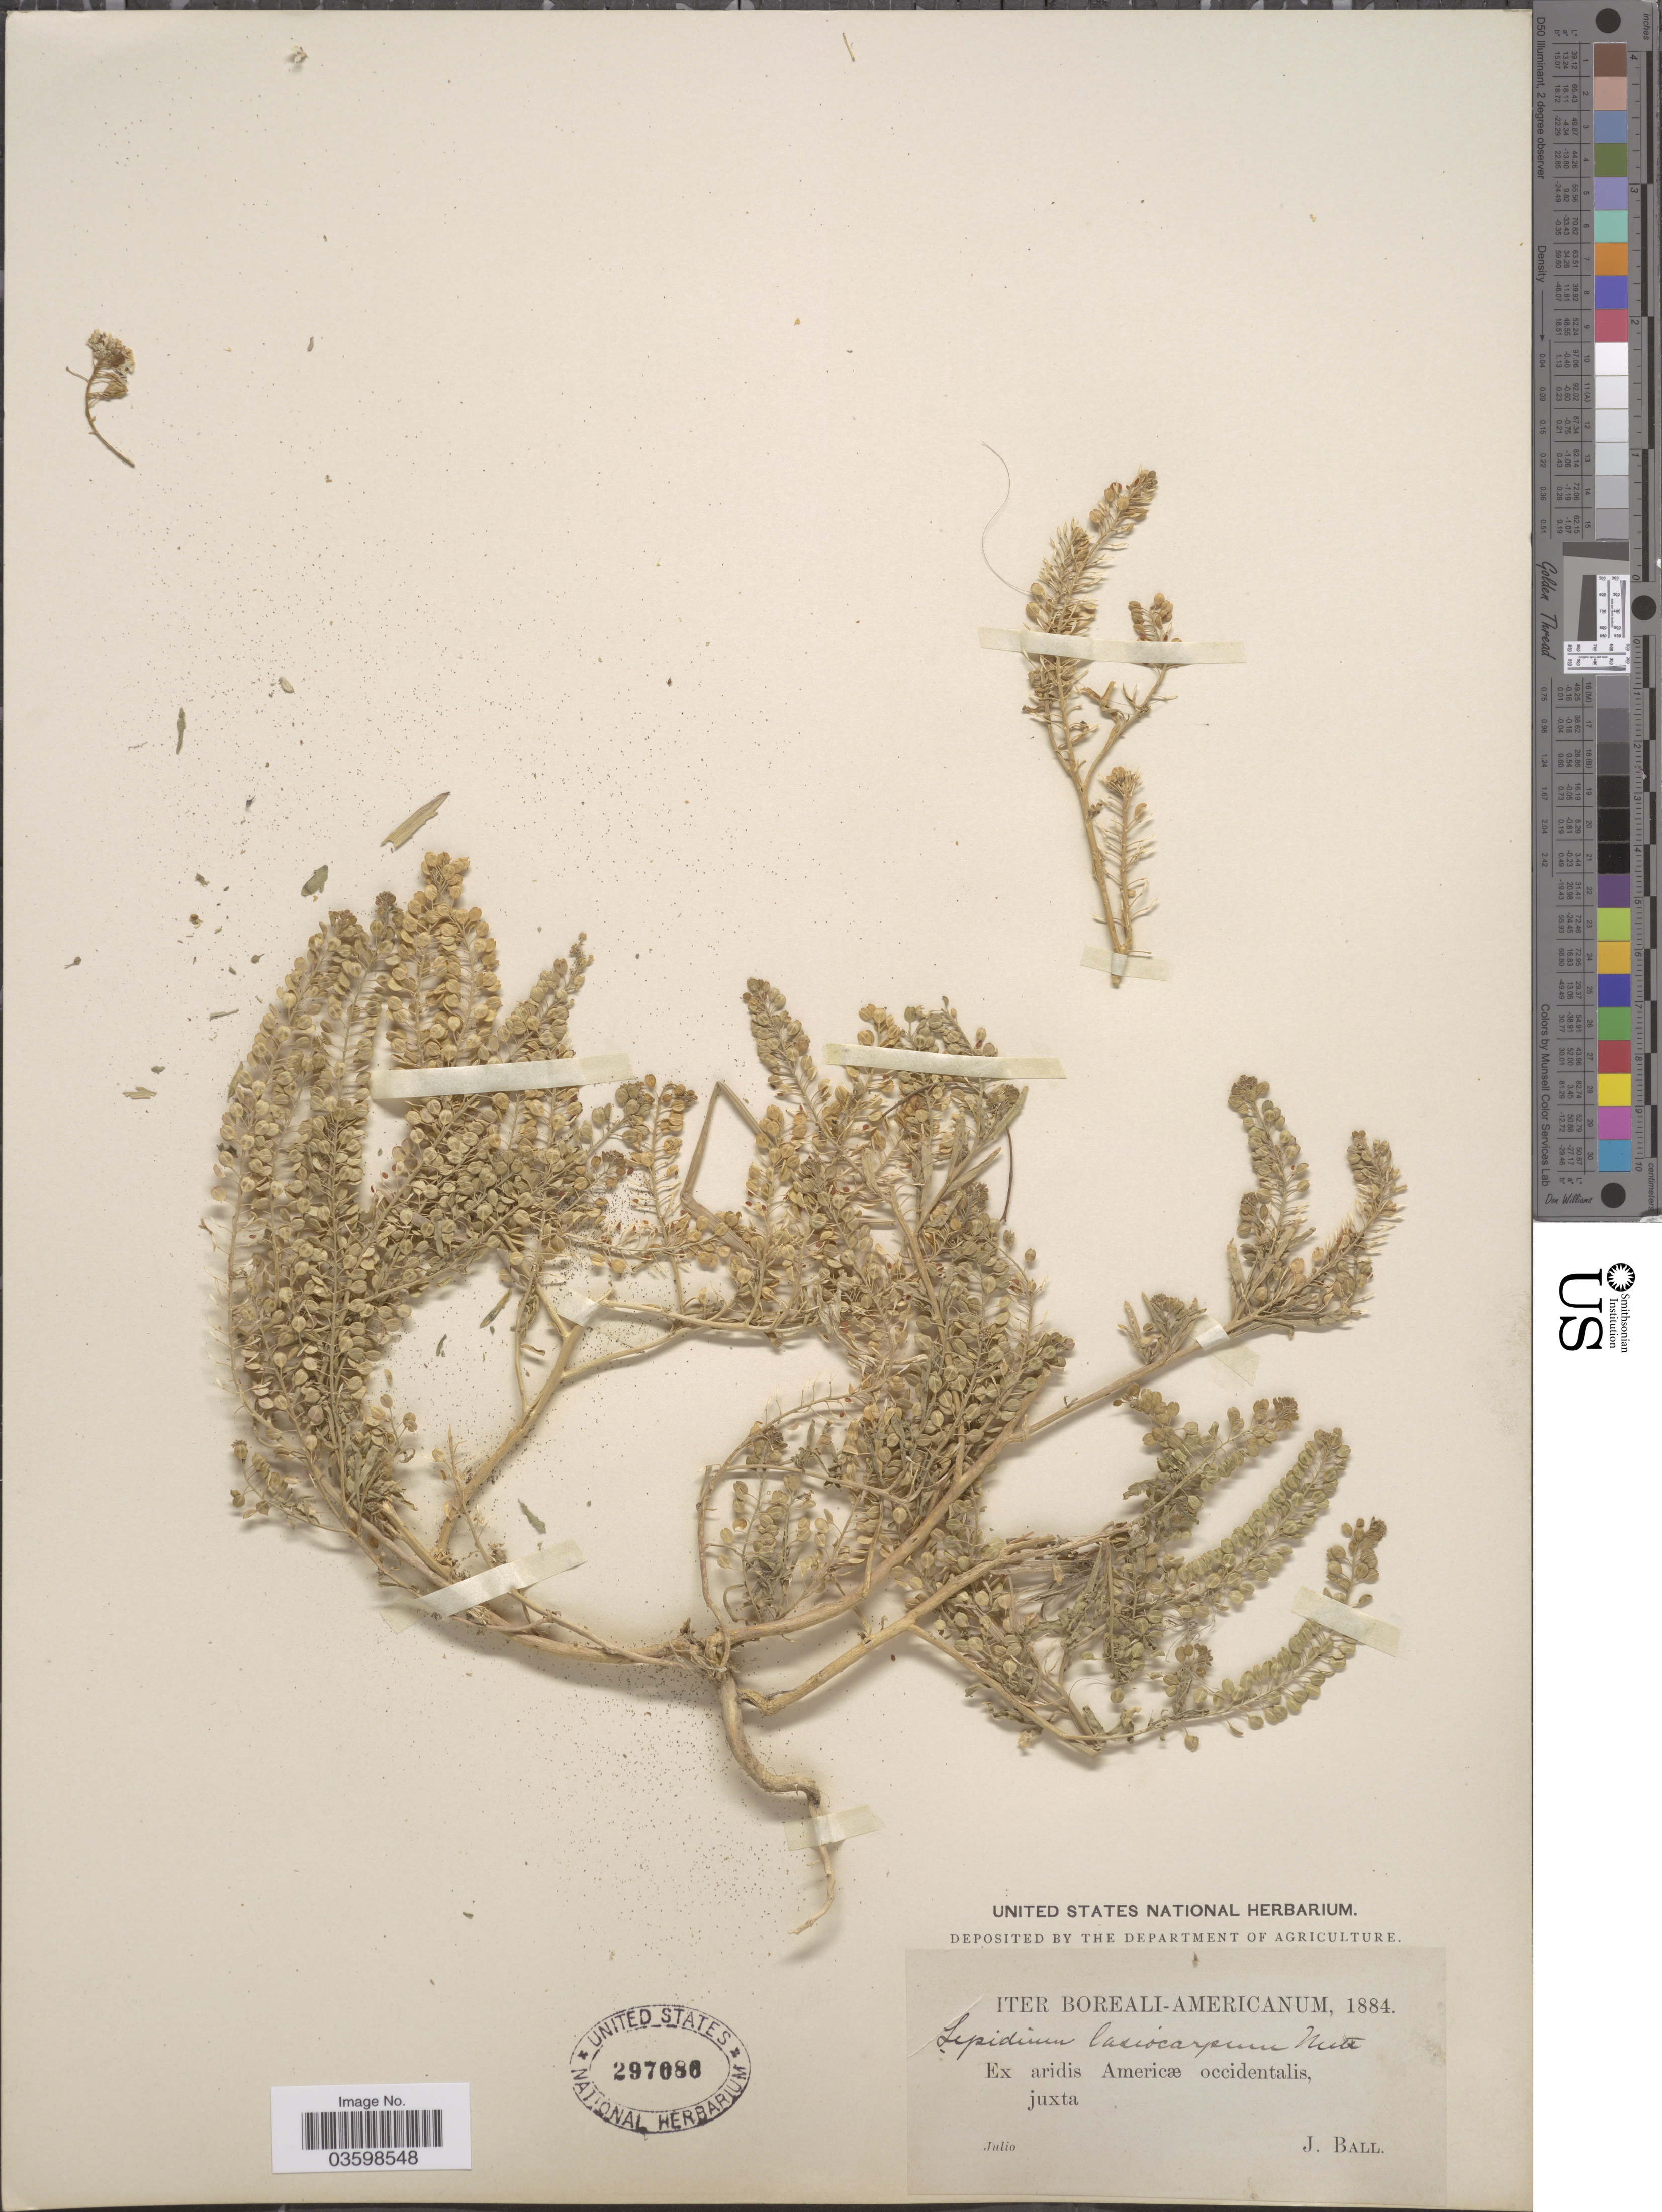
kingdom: Plantae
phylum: Tracheophyta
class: Magnoliopsida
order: Brassicales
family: Brassicaceae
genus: Lepidium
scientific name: Lepidium lasiocarpum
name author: Nutt.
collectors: J. Ball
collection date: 1884-07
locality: Ex aridis Americæ occidentalis, juxta.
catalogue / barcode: US 297086